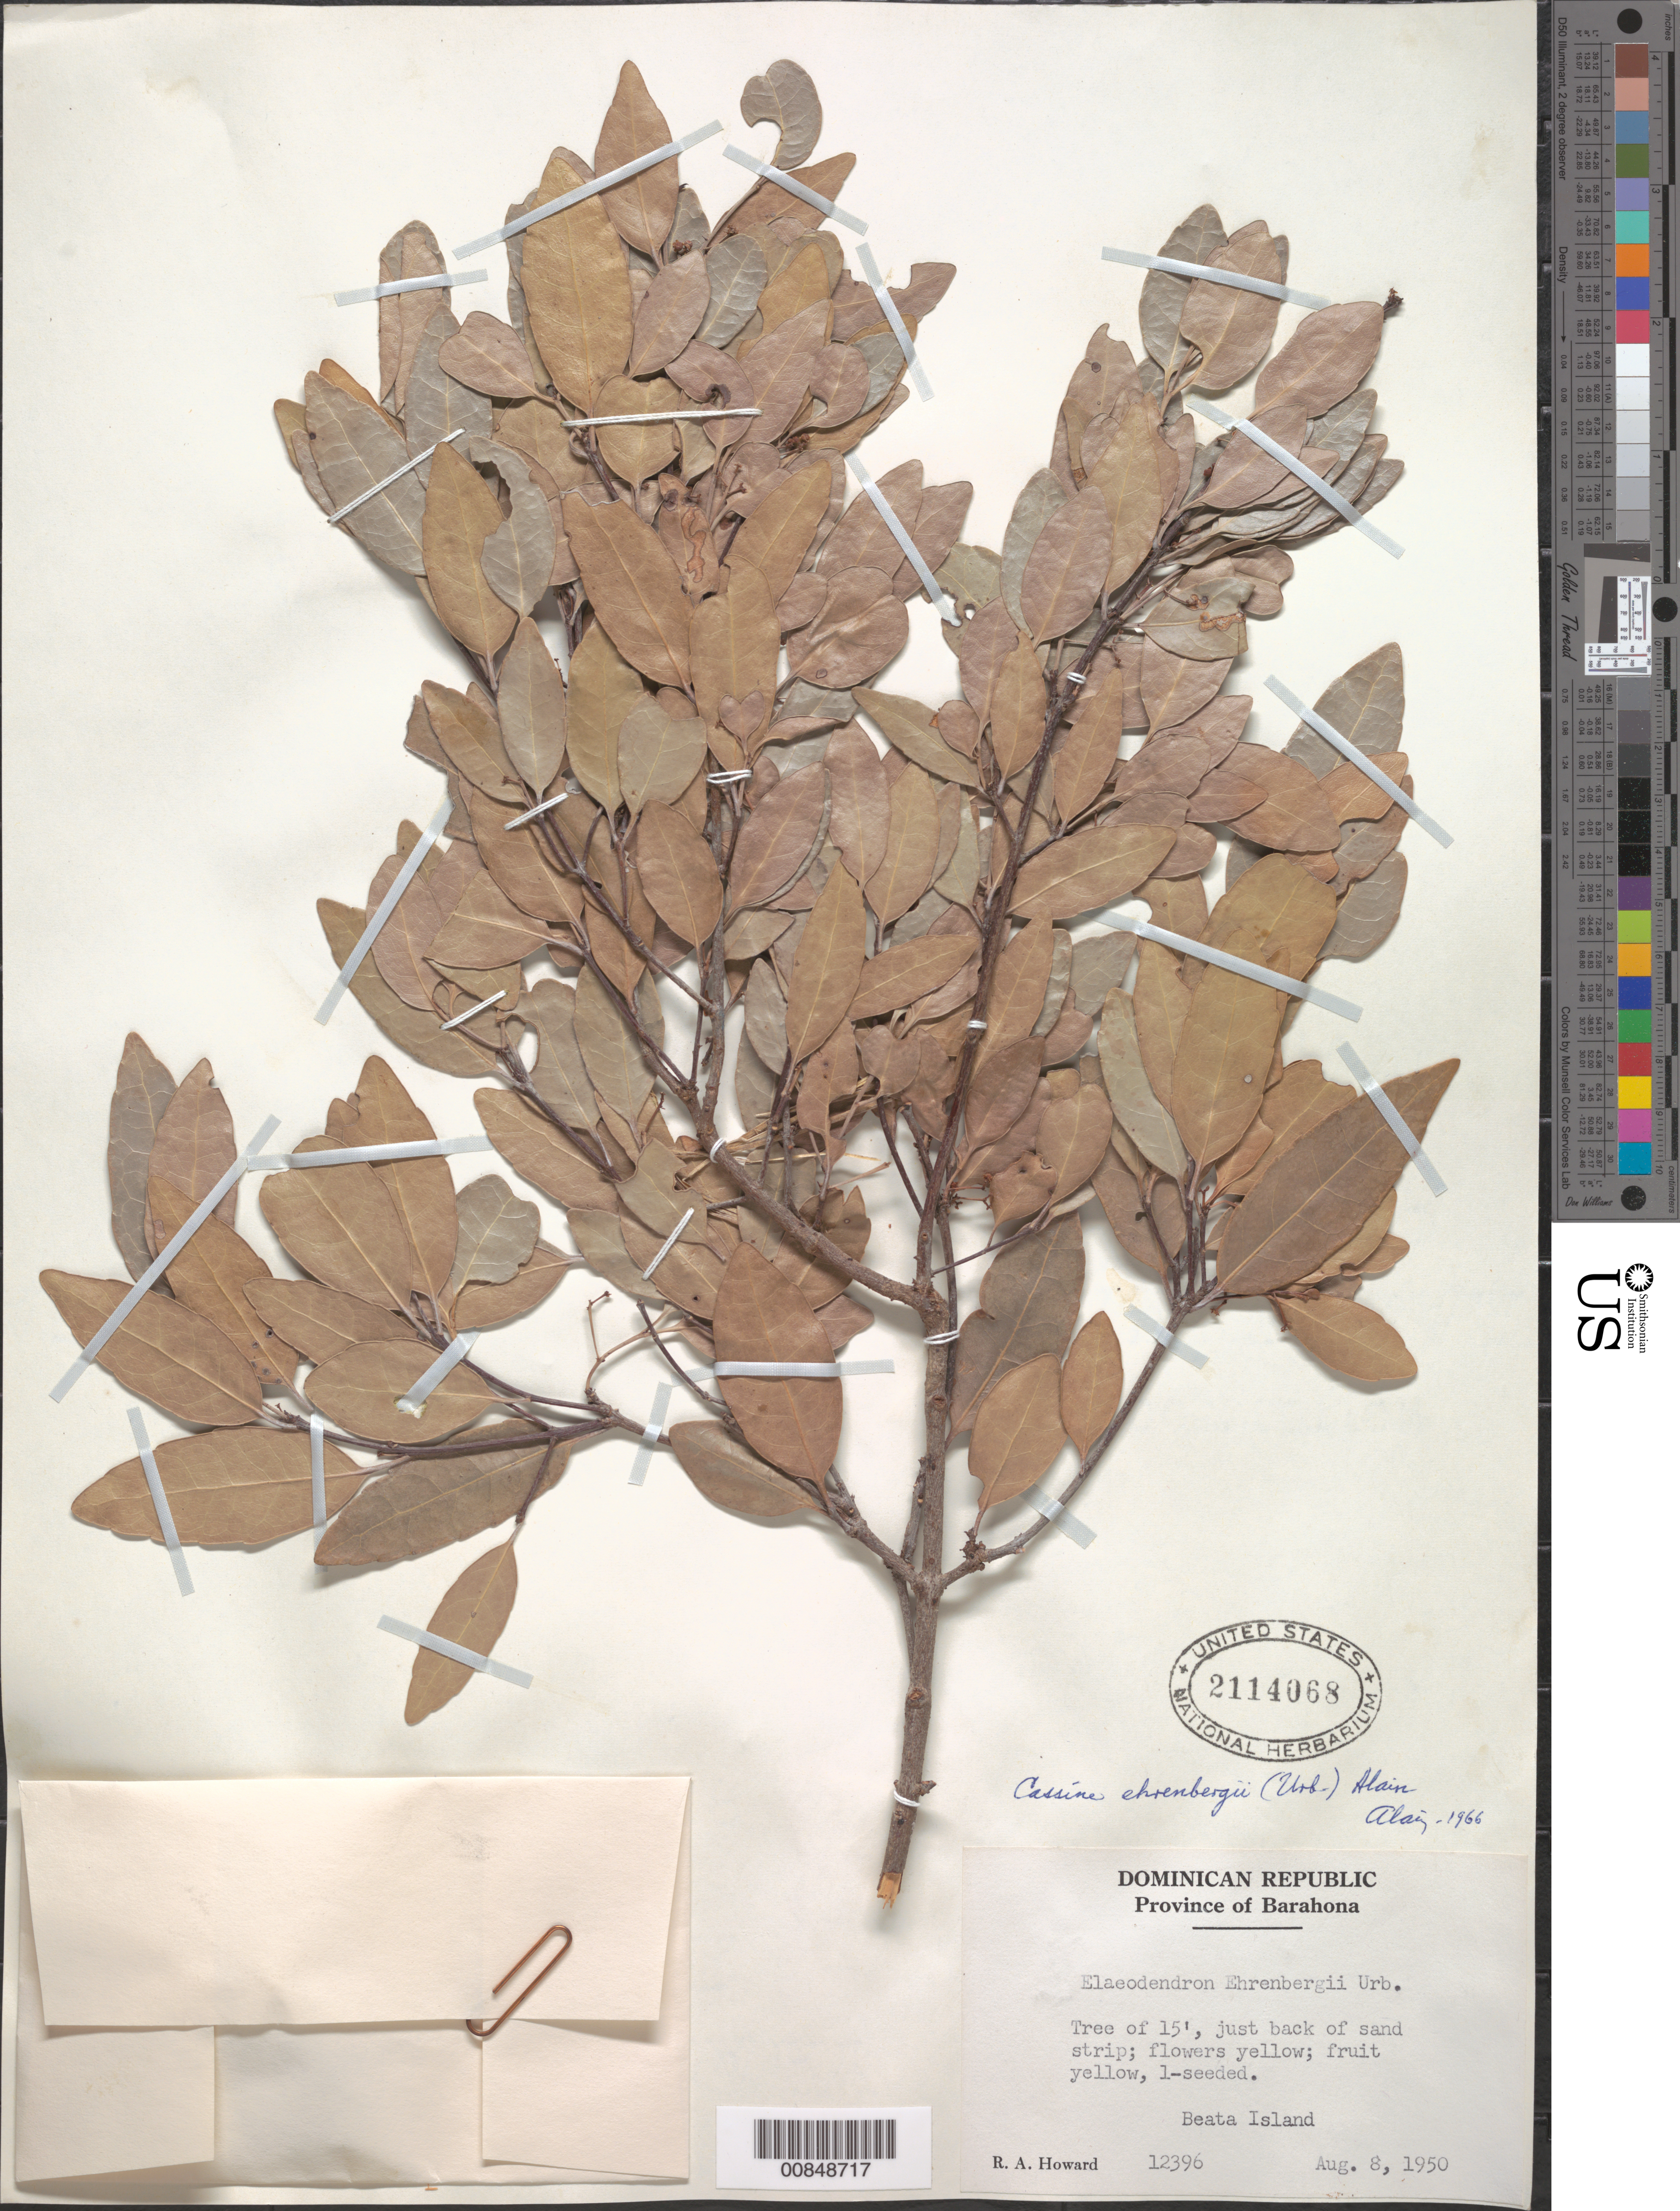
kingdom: Plantae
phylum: Tracheophyta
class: Magnoliopsida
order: Celastrales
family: Celastraceae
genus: Elaeodendron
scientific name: Elaeodendron ehrenbergii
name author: Urb.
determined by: Liogier, Alain H.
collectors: R. A. Howard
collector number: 12396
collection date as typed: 08 Aug 1950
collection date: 1950-08-08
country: Dominican Republic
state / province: Barahona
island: Isla Beata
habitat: Back of sand strip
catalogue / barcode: US 2114068